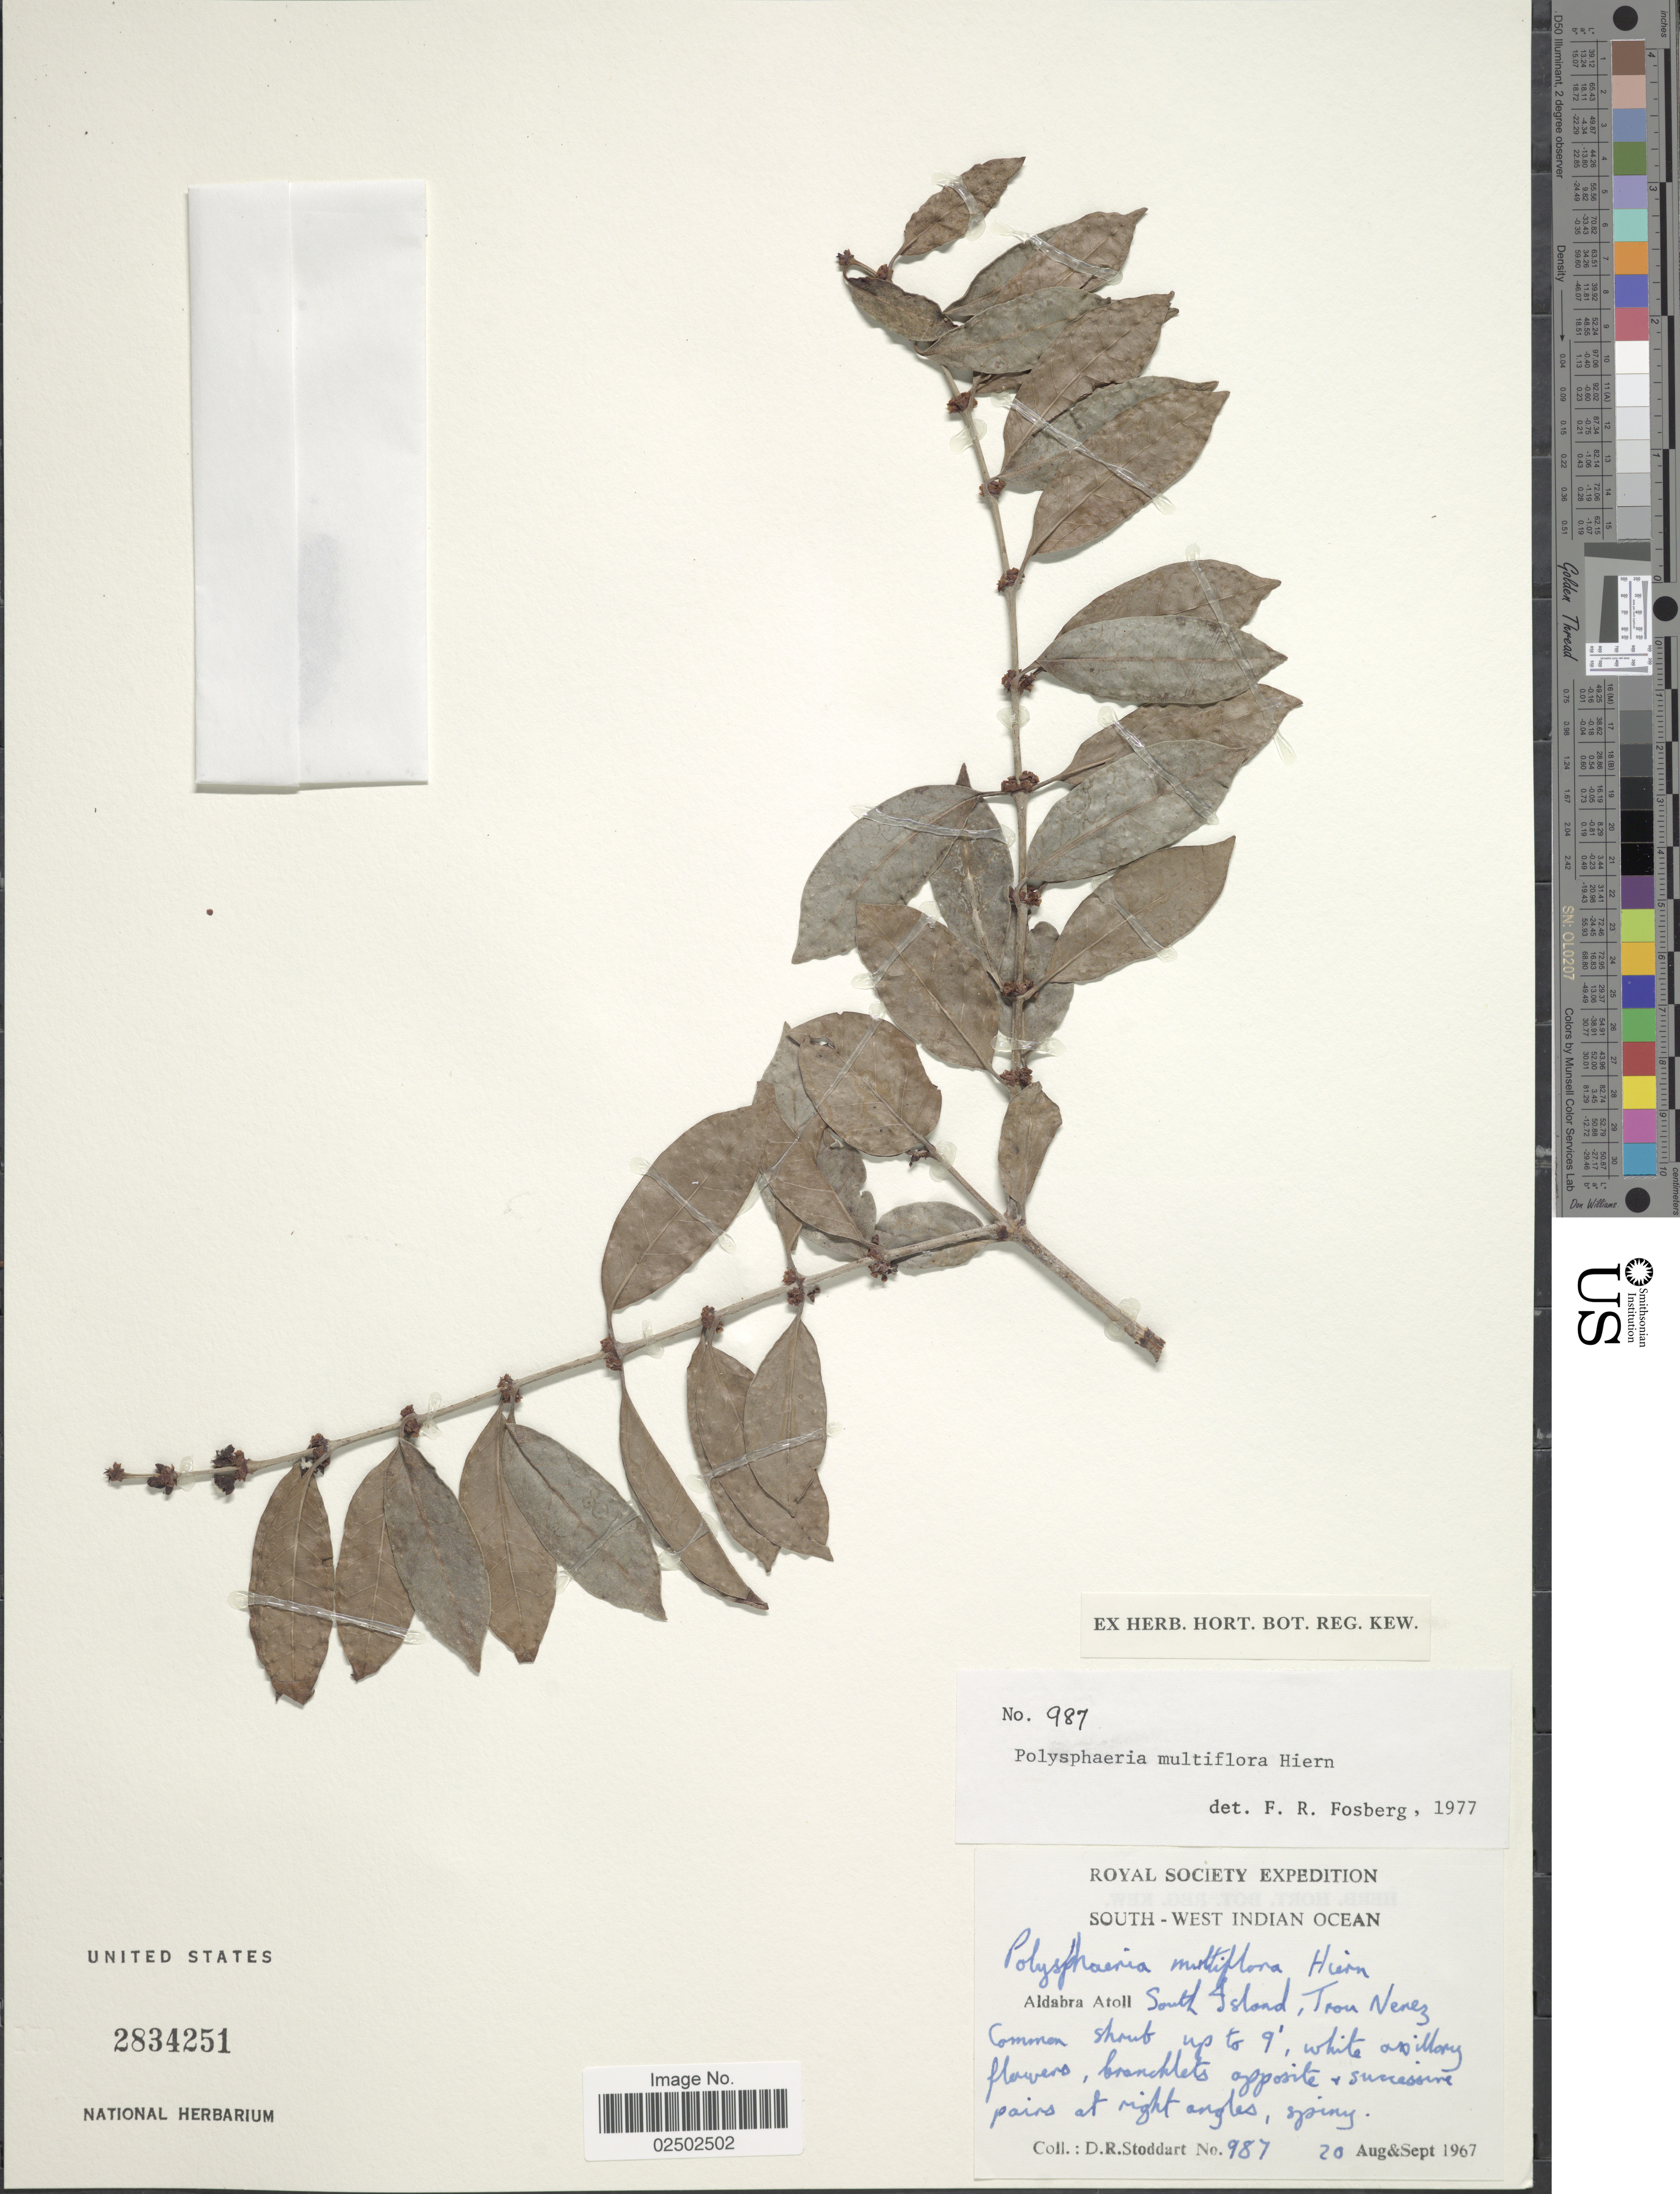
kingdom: Plantae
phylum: Tracheophyta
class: Magnoliopsida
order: Gentianales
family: Rubiaceae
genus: Polysphaeria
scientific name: Polysphaeria multiflora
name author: Hiern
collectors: D. R. Stoddart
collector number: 987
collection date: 1967-08-20/1967-09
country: Seychelles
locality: South-West Indian Ocean. Aldabra Atoll. South Island, Trou Nenez [interpreted]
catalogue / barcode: US 2834251